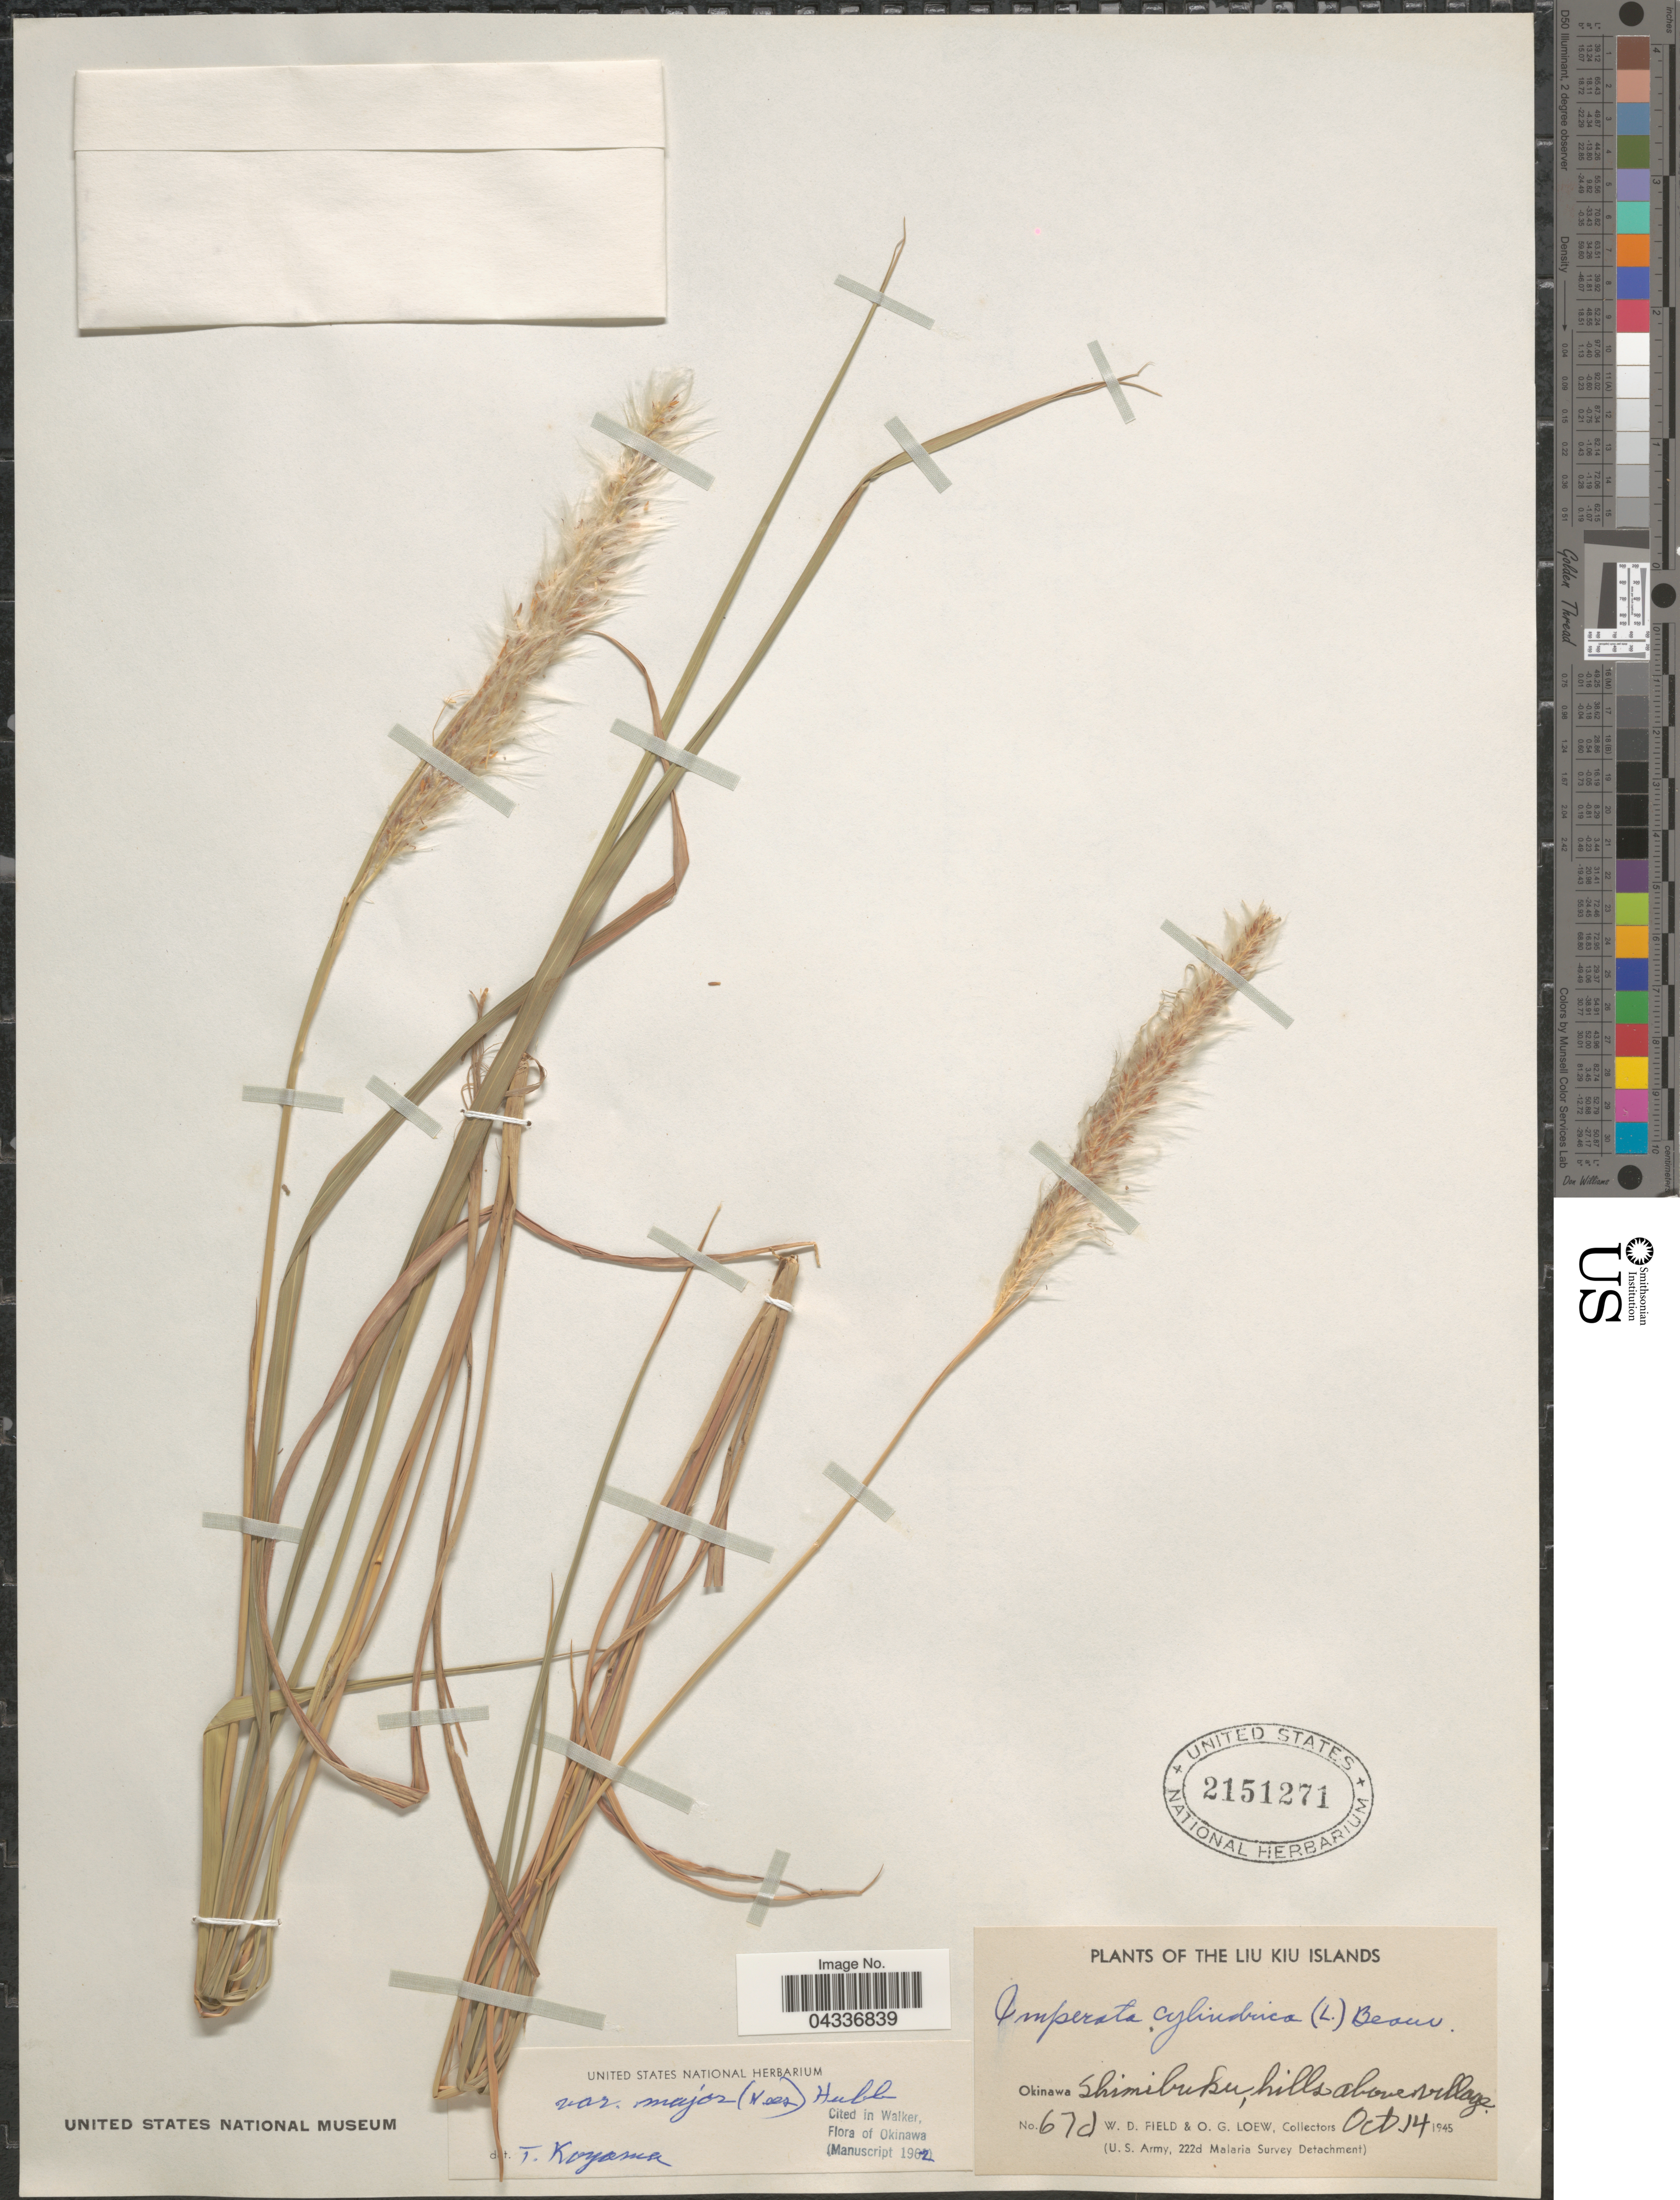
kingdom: Plantae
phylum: Tracheophyta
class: Liliopsida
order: Poales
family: Poaceae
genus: Imperata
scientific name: Imperata cylindrica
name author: (L.) P. Beauv.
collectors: W. D. Field & O. G. Loew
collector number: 67d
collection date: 1945-10-14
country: Japan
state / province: Okinawa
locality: The Liu Kiu Islands. Okinawa Shimibuku, hills above village. (U. S. Army, 222d Malaria Survey Detachment).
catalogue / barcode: US 2151271